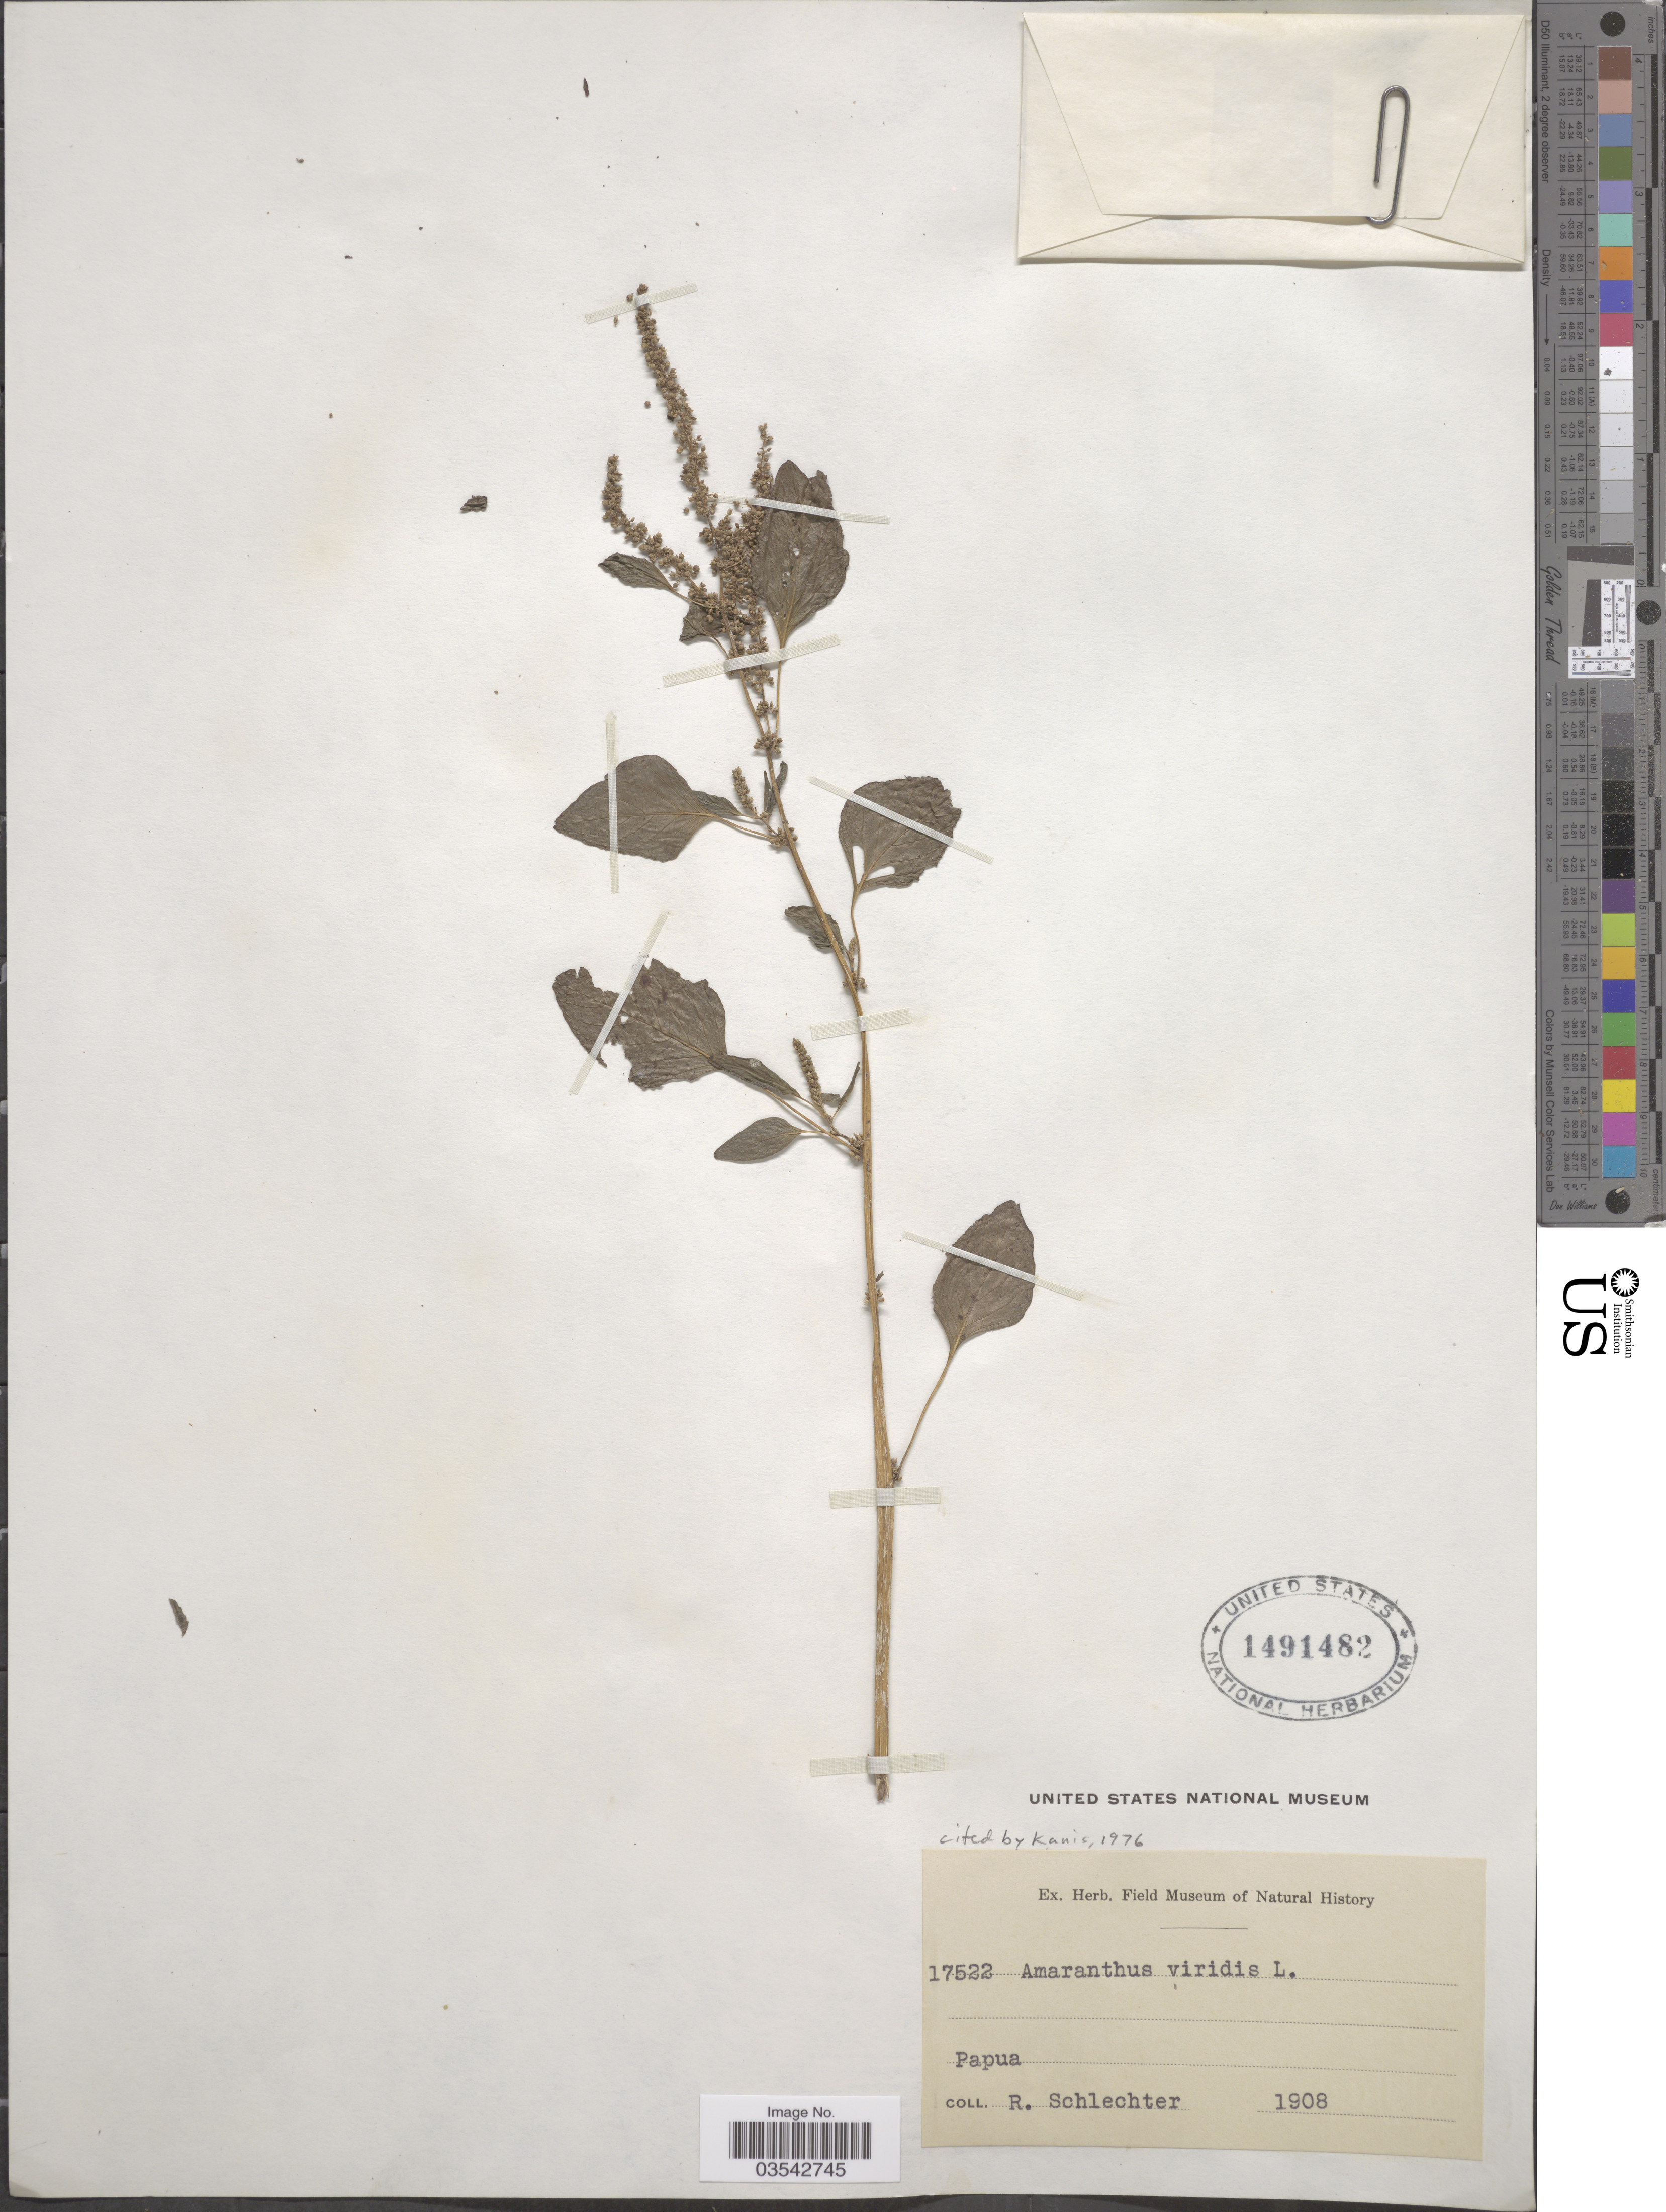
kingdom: Plantae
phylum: Tracheophyta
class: Magnoliopsida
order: Caryophyllales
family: Amaranthaceae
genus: Amaranthus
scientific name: Amaranthus viridis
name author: L.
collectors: F. R. R. Schlechter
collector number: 17522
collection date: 1908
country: Papua New Guinea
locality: Papua.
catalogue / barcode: US 1491482